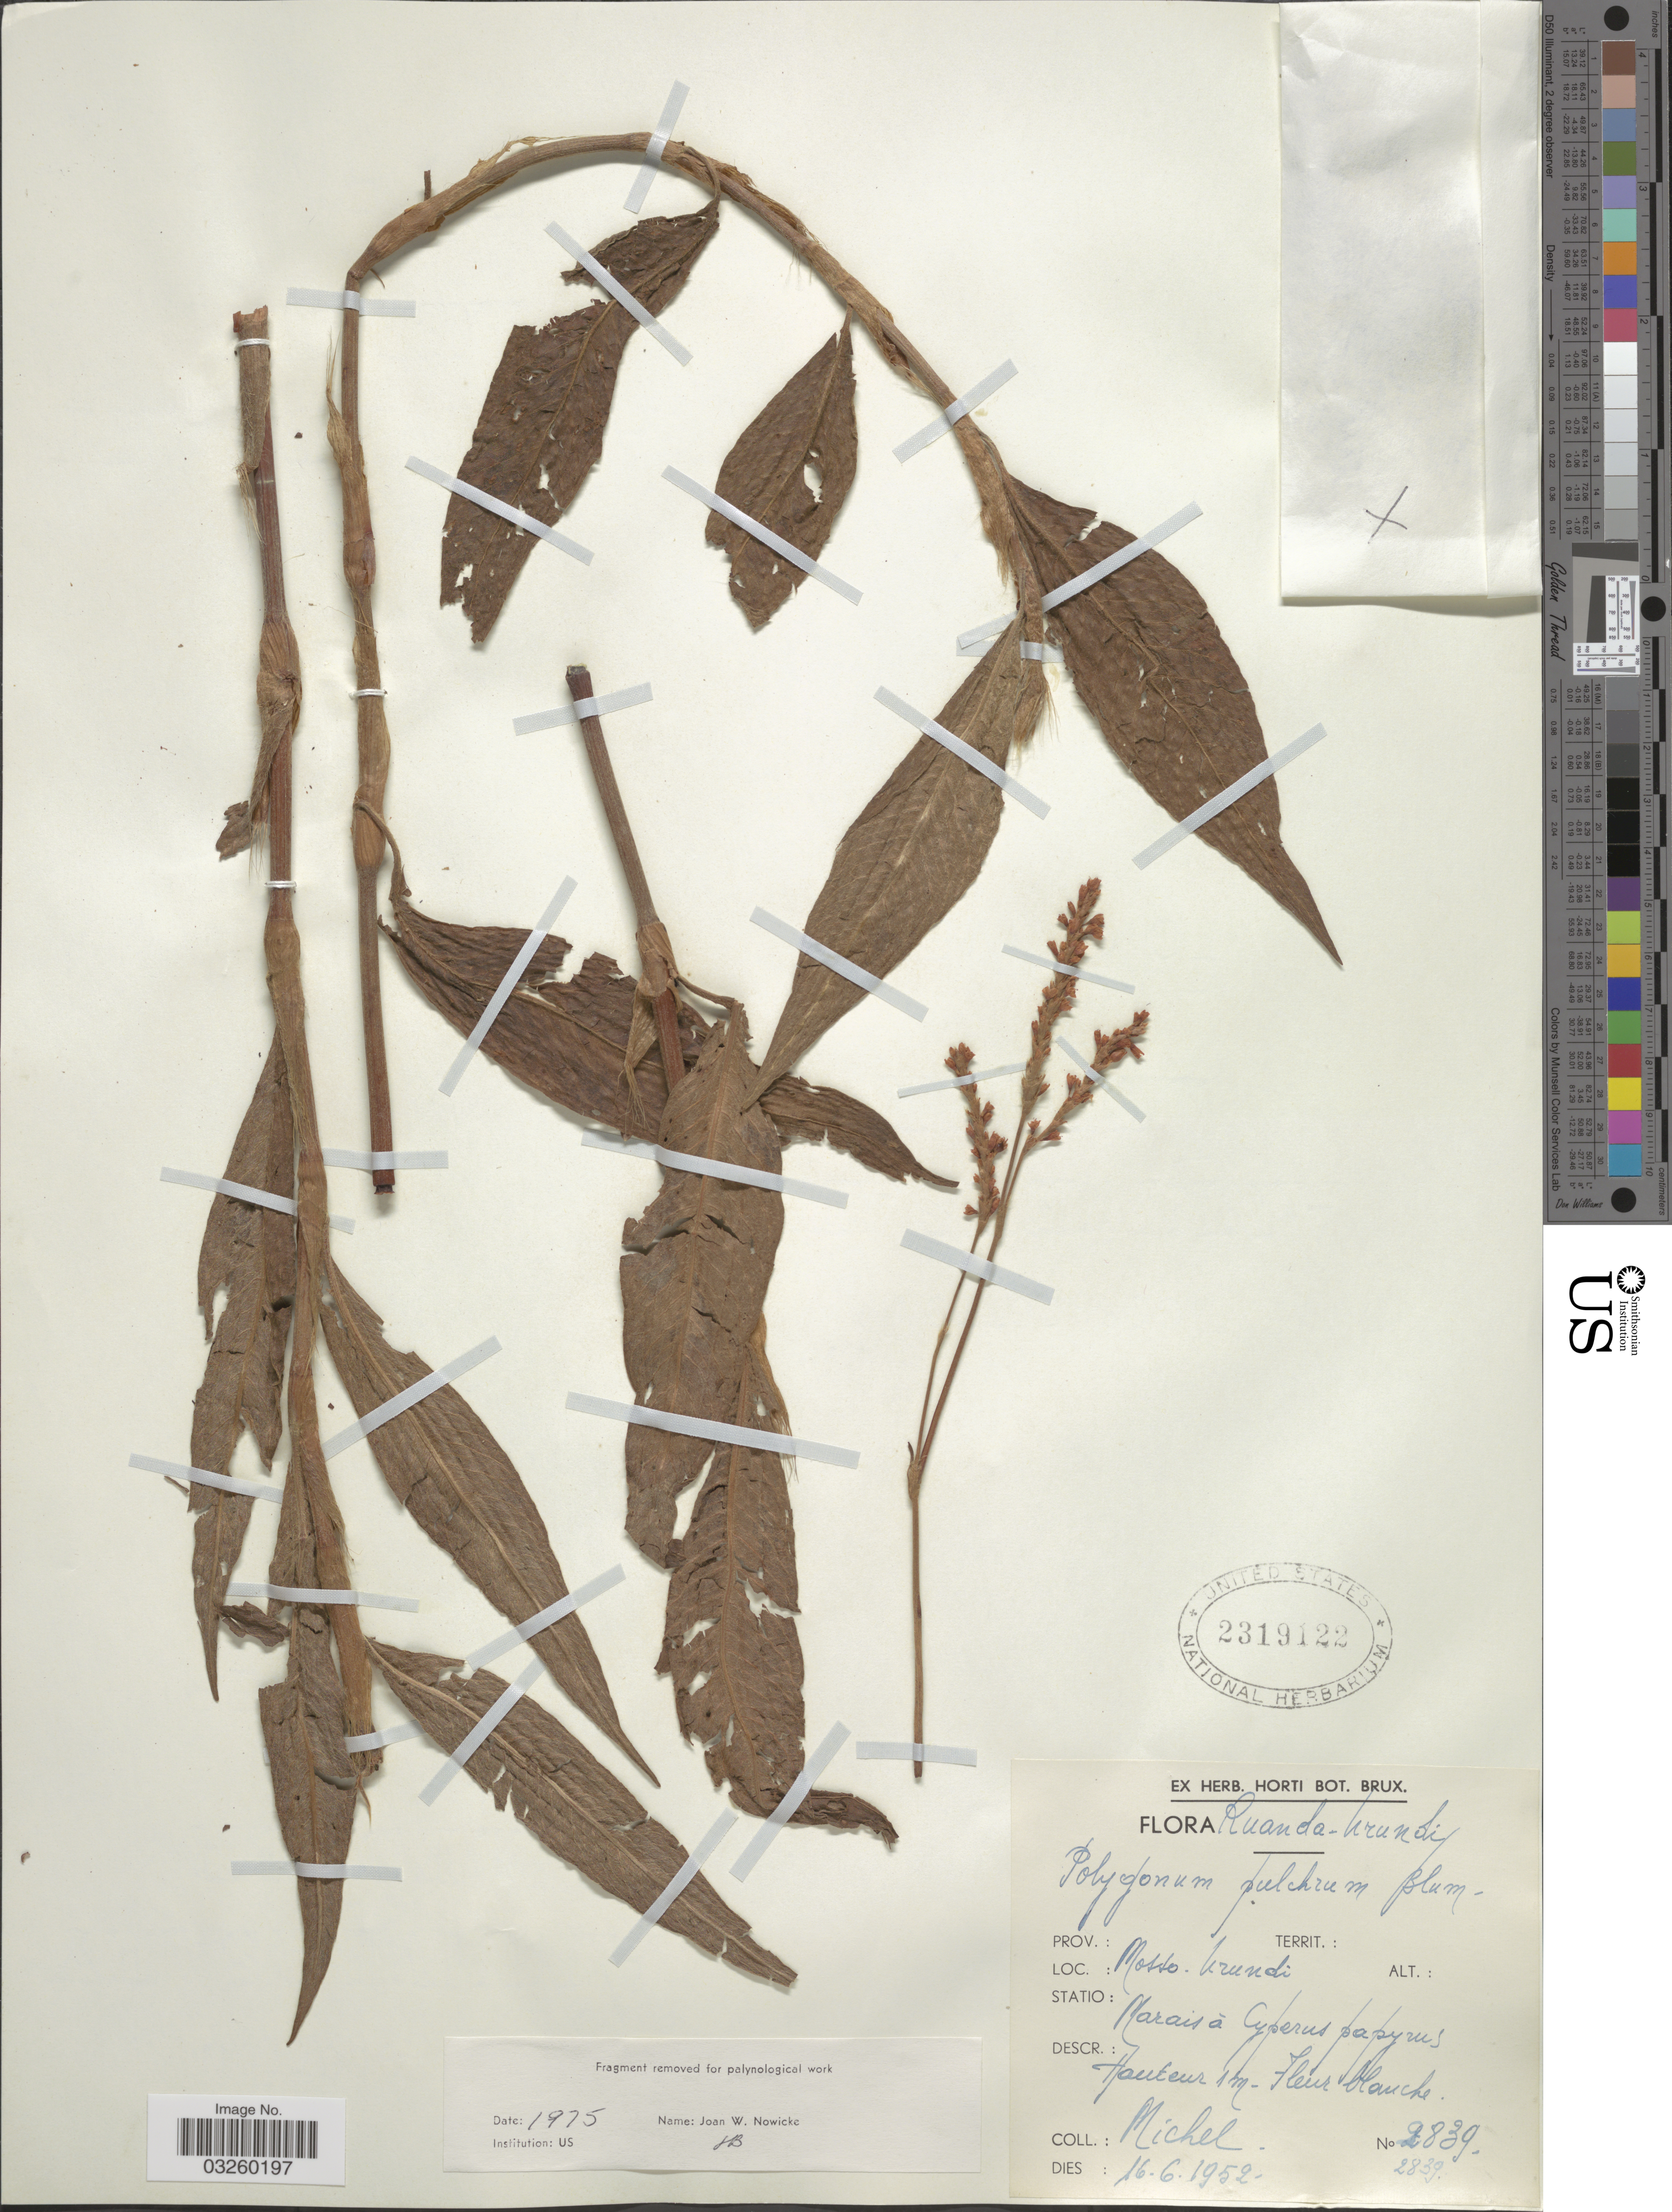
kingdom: Plantae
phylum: Tracheophyta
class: Magnoliopsida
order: Caryophyllales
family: Polygonaceae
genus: Polygonum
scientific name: Polygonum pulchrum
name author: Blume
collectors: -. Michel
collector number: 2839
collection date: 1952-06-16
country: Burundi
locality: Ruanda-Urundi. Mosso Urundi.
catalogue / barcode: US 2319122